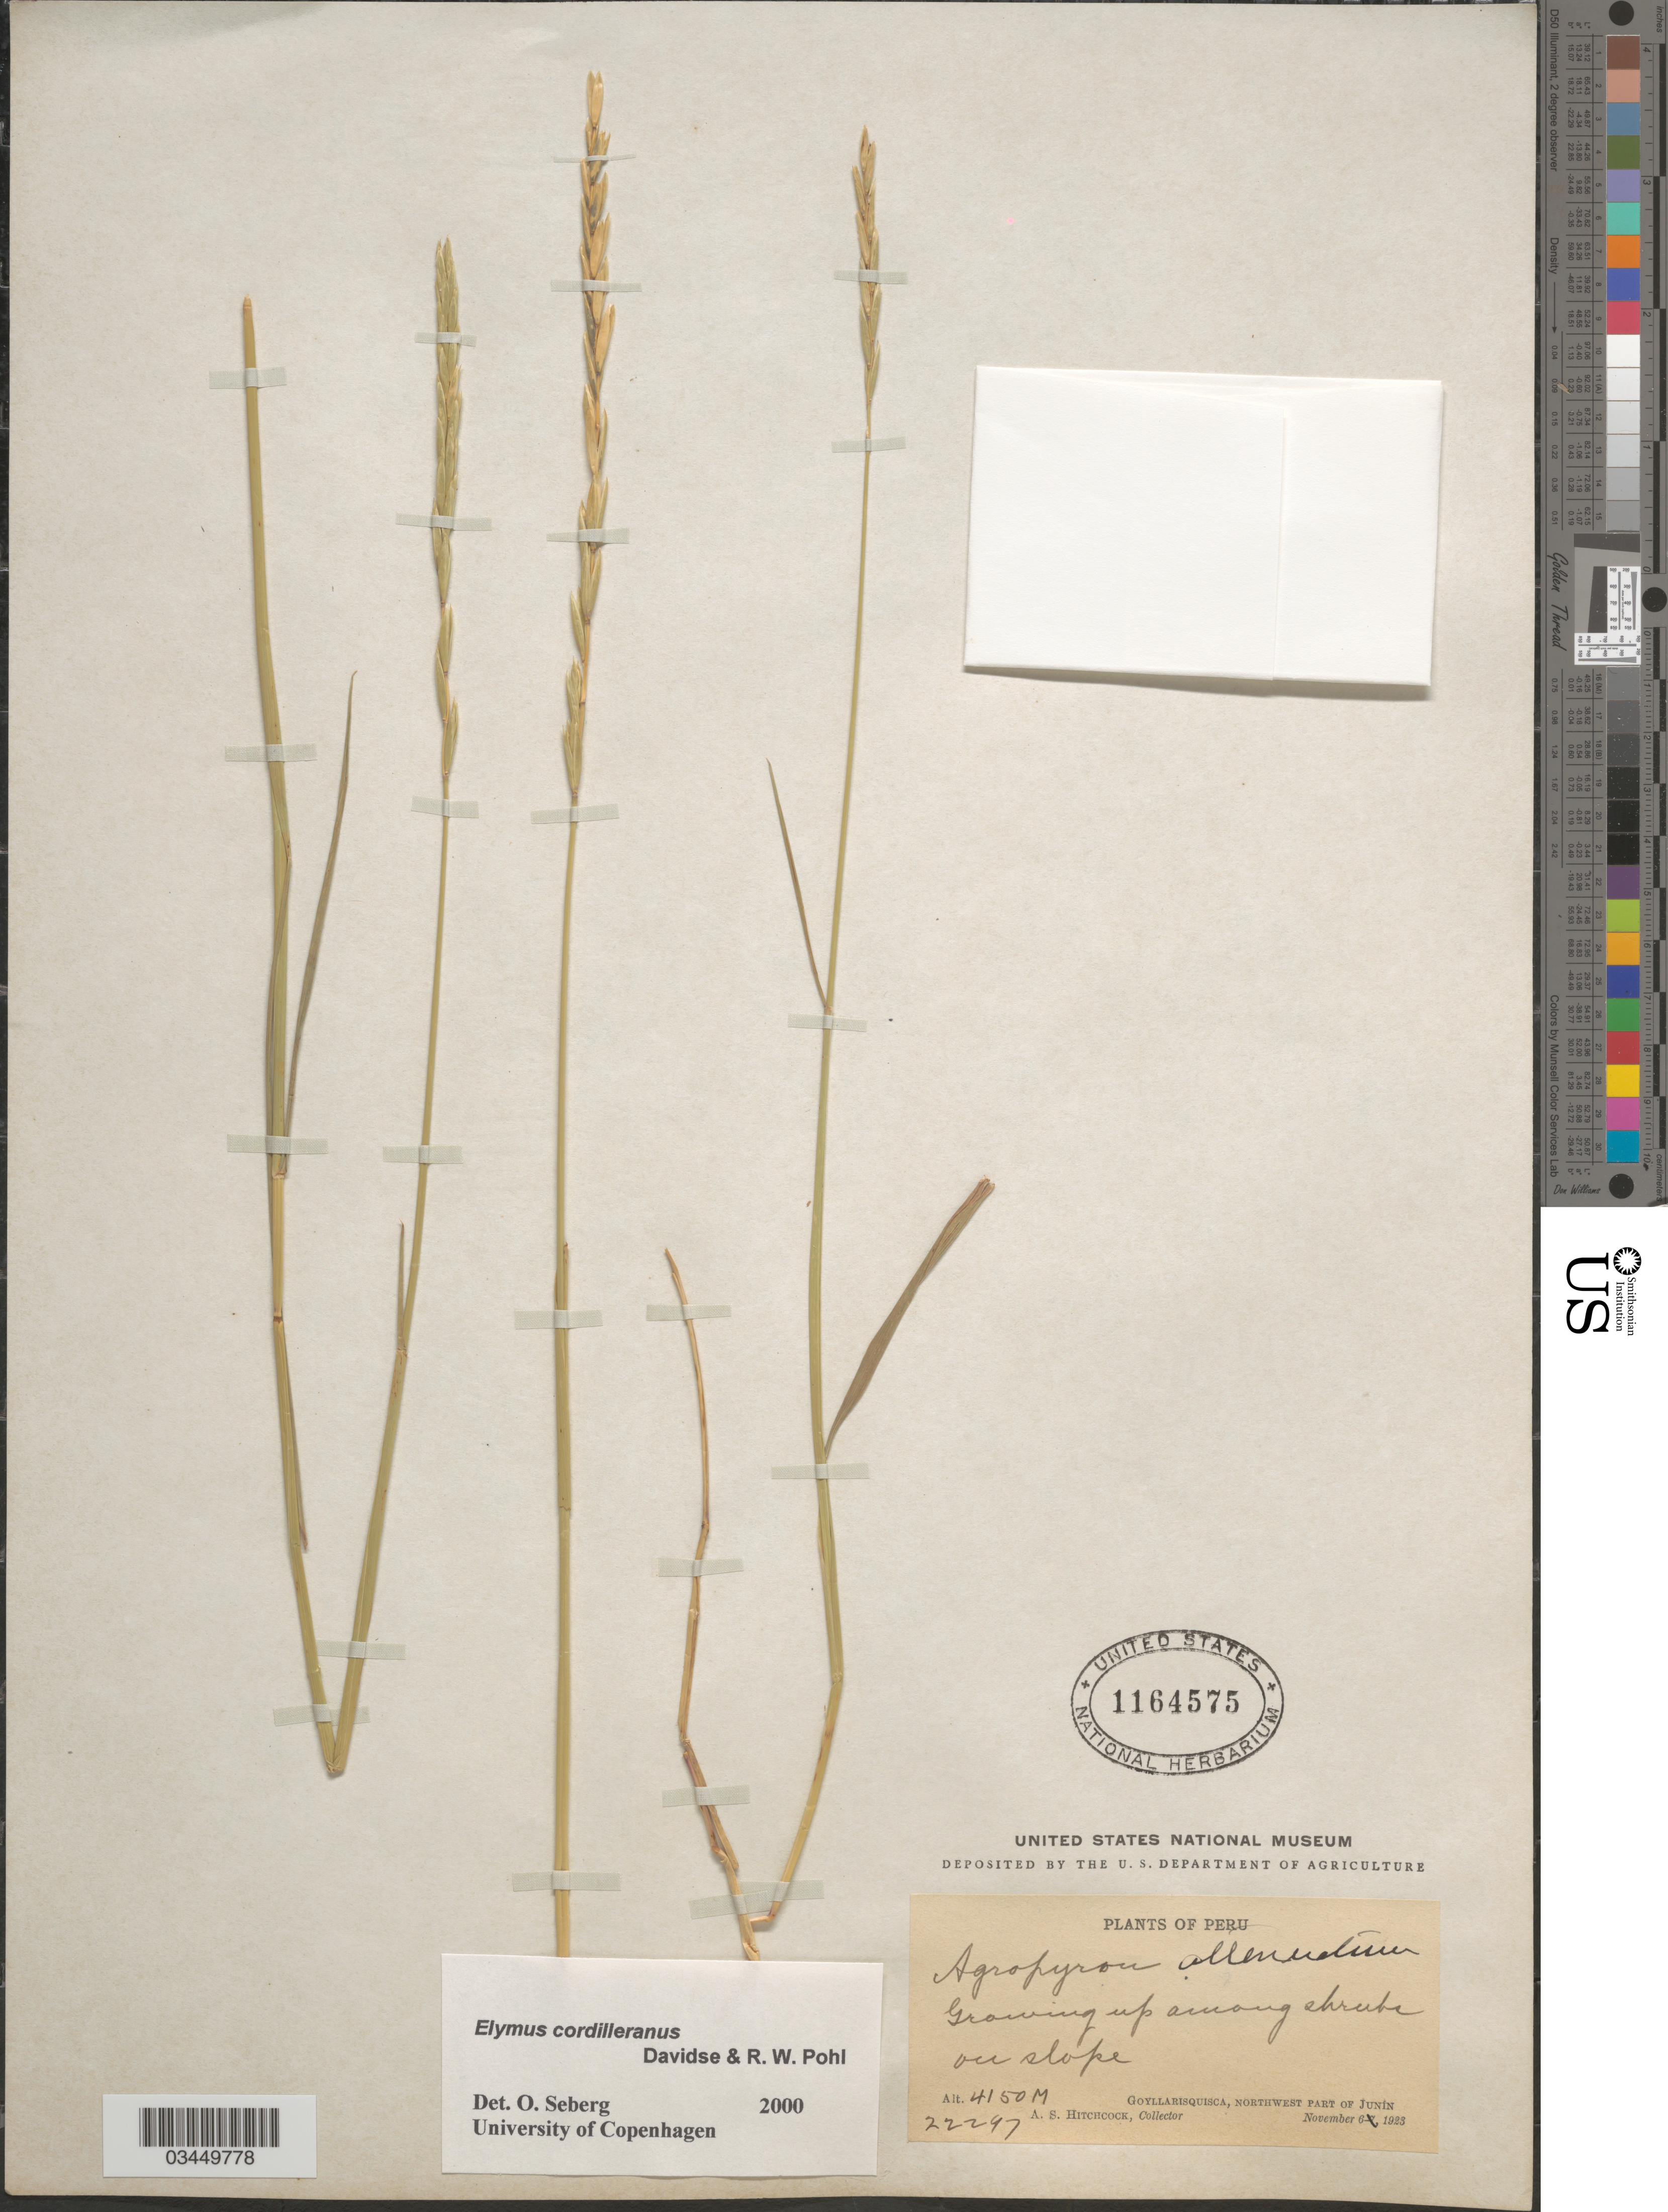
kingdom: Plantae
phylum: Tracheophyta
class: Liliopsida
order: Poales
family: Poaceae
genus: Elymus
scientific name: Elymus cordilleranus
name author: Davidse & R.W. Pohl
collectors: A. S. Hitchcock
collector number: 22297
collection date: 1923-11-06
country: Peru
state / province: Junín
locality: Goyllarisquisca, northwest part of Junín.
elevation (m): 4150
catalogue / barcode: US 1164575